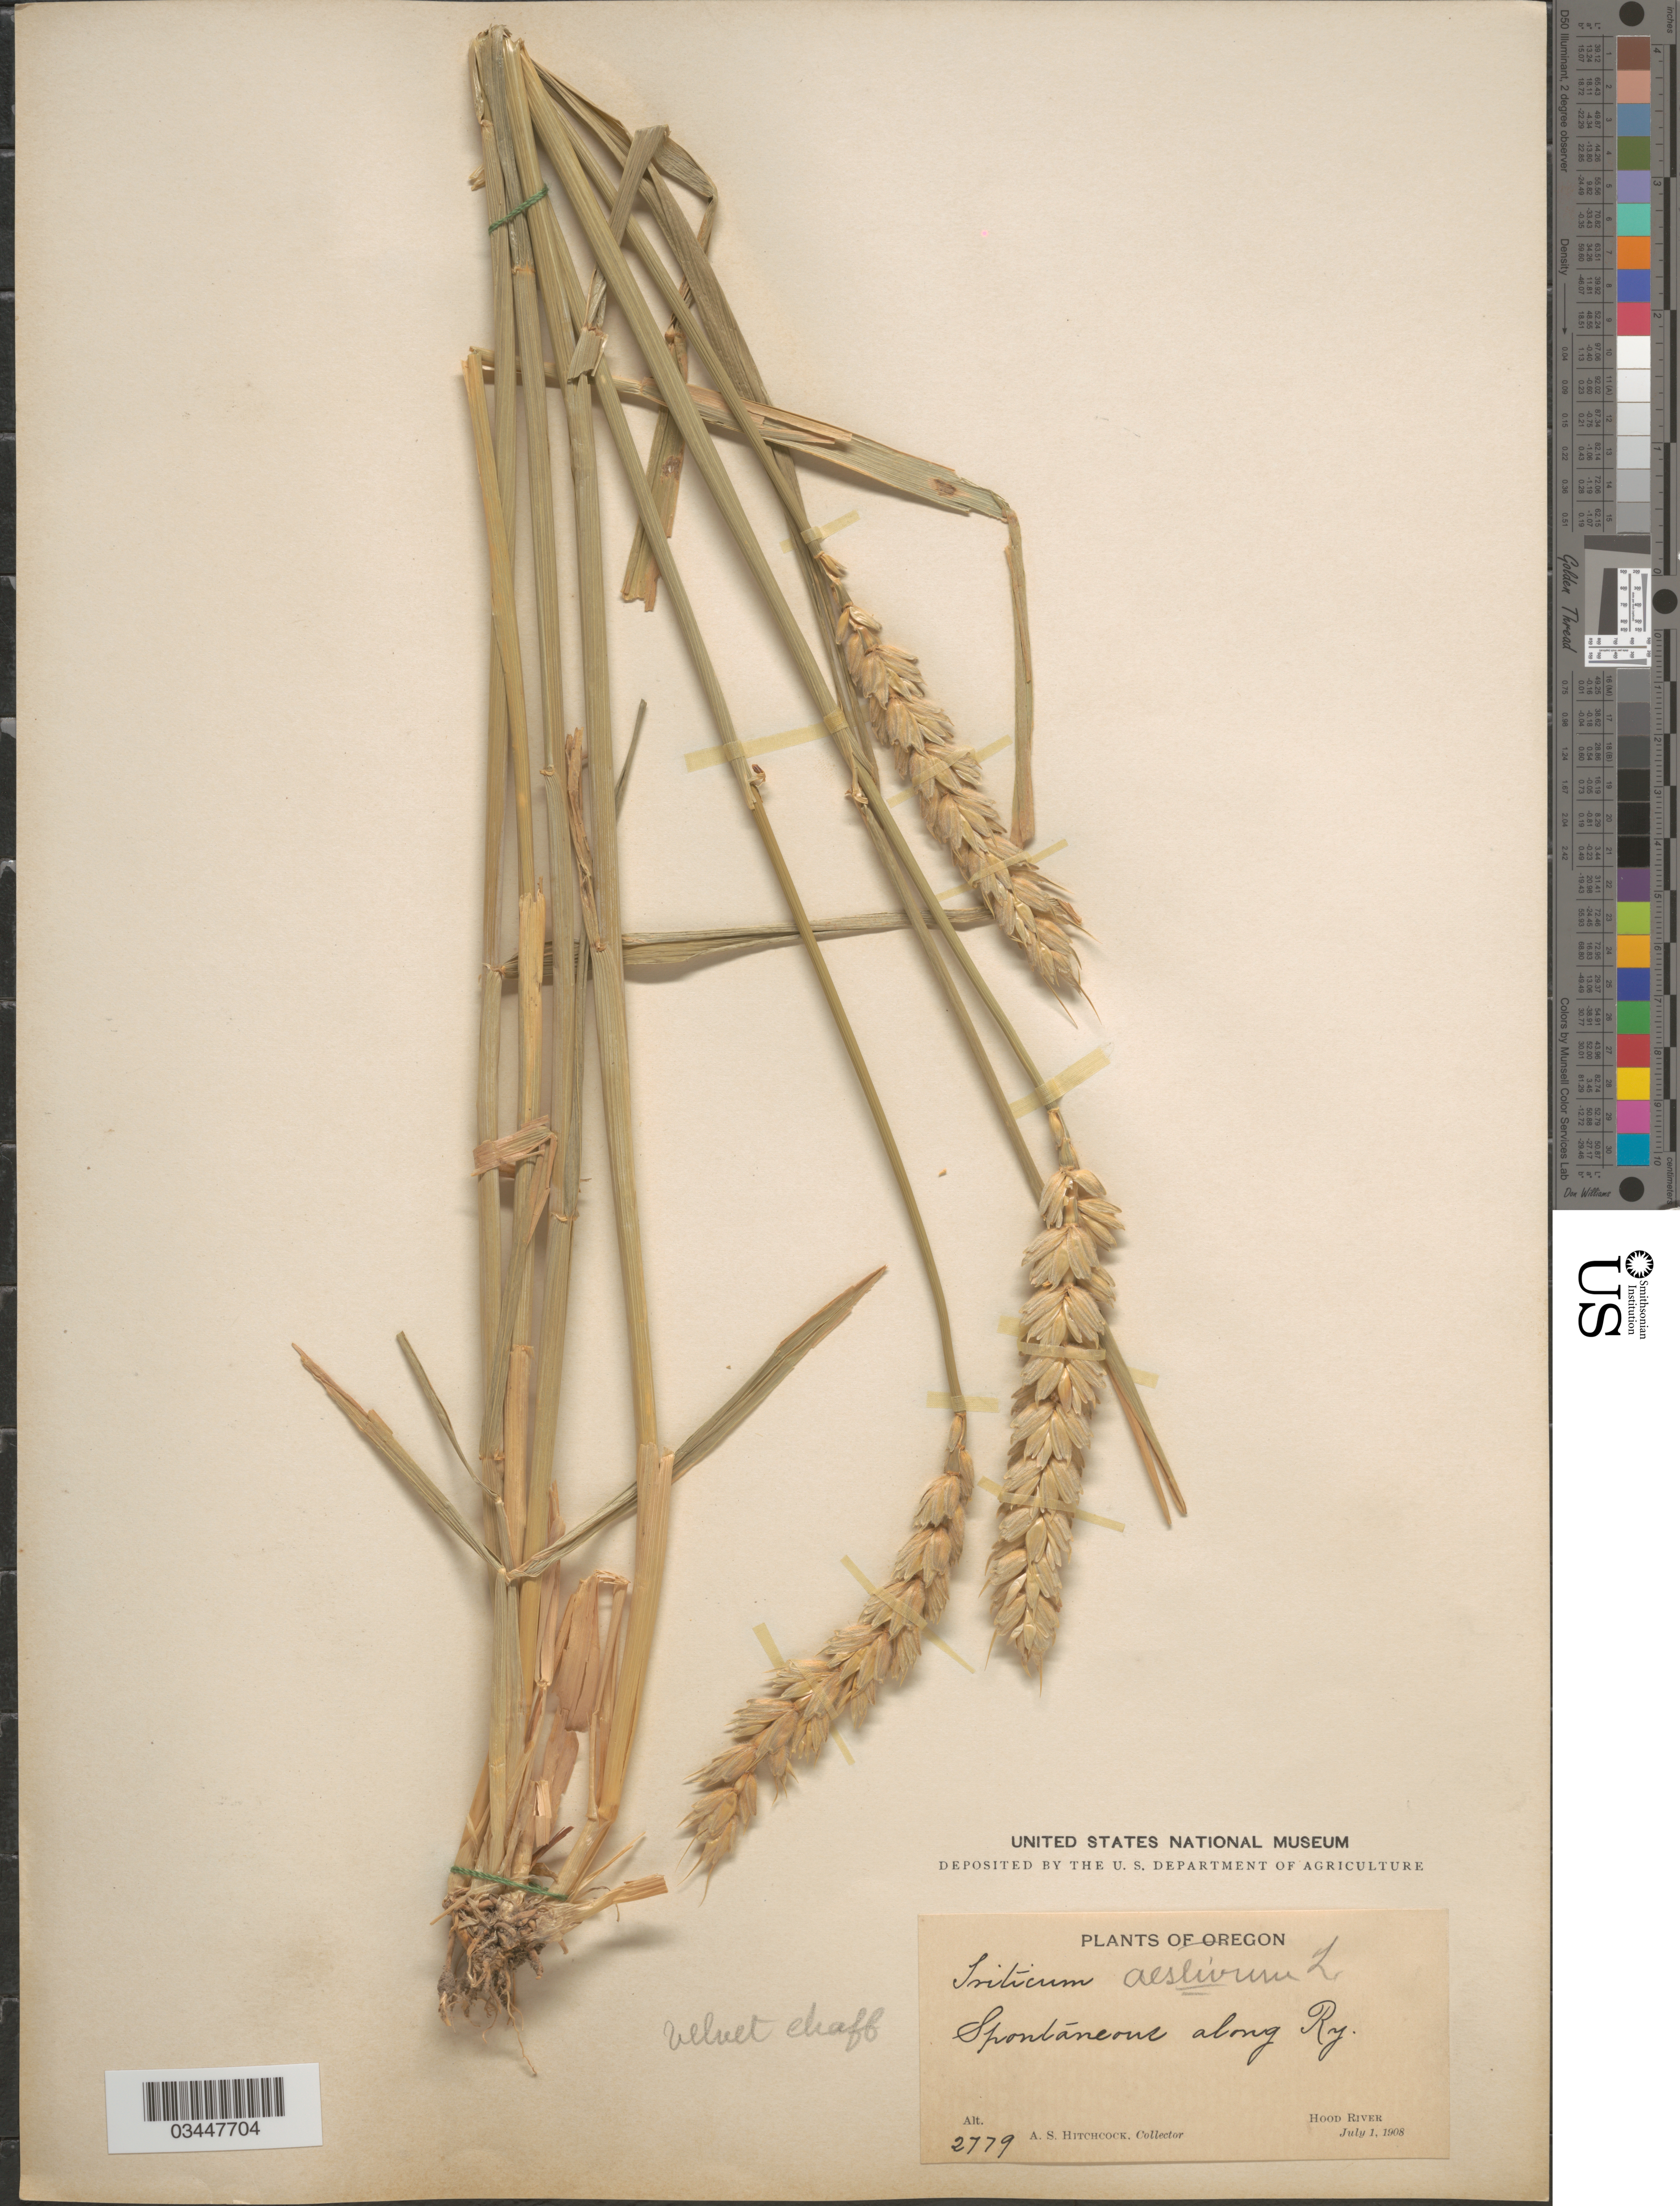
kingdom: Plantae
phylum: Tracheophyta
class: Liliopsida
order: Poales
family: Poaceae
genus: Triticum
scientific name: Triticum aestivum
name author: L.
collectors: A. S. Hitchcock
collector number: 2779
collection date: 1908-07-01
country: United States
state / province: Oregon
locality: Spontaneous along Ry. Hood River.